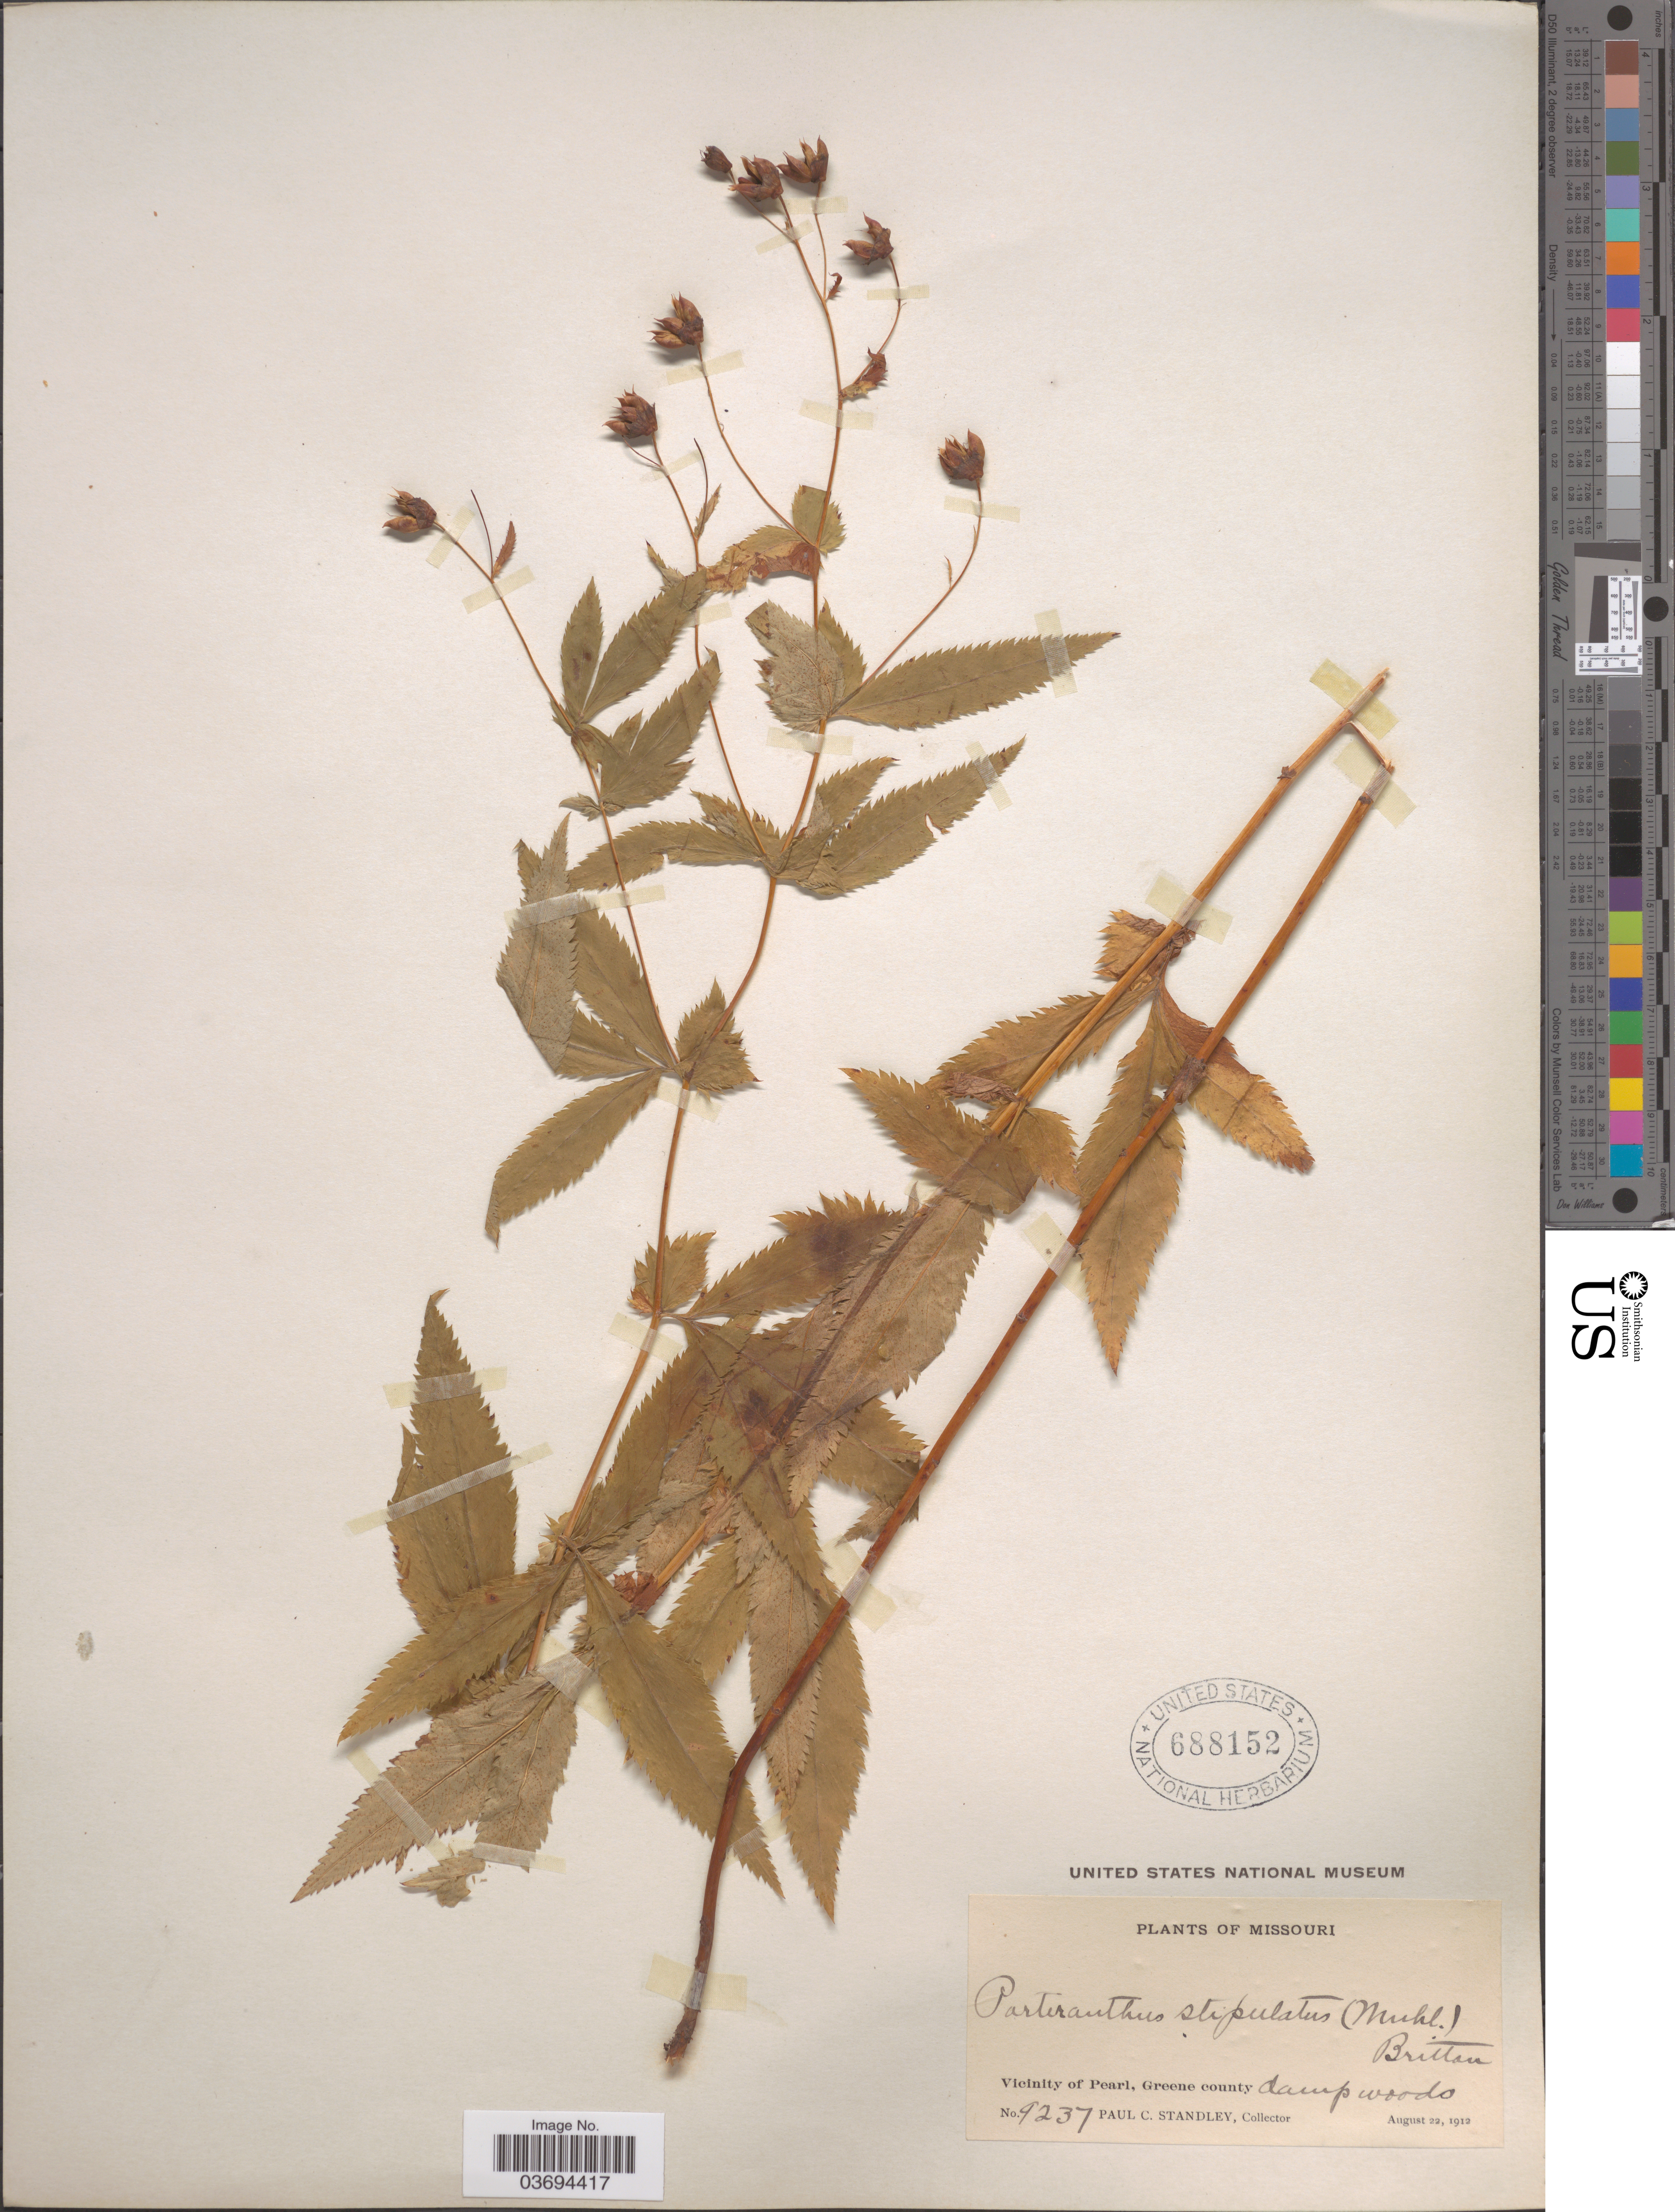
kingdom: Plantae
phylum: Tracheophyta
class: Magnoliopsida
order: Rosales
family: Rosaceae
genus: Gillenia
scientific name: Gillenia stipulata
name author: (Muhl. ex Willd.) Nutt.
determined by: Strong, Mark T., (BOT), Smithsonian Institution - National Museum of Natural History (UNITED STATES)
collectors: P. C. Standley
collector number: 9237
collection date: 1912-08-22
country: United States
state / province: Missouri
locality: Vicinity of Pearl, Greene county.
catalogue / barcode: US 688152